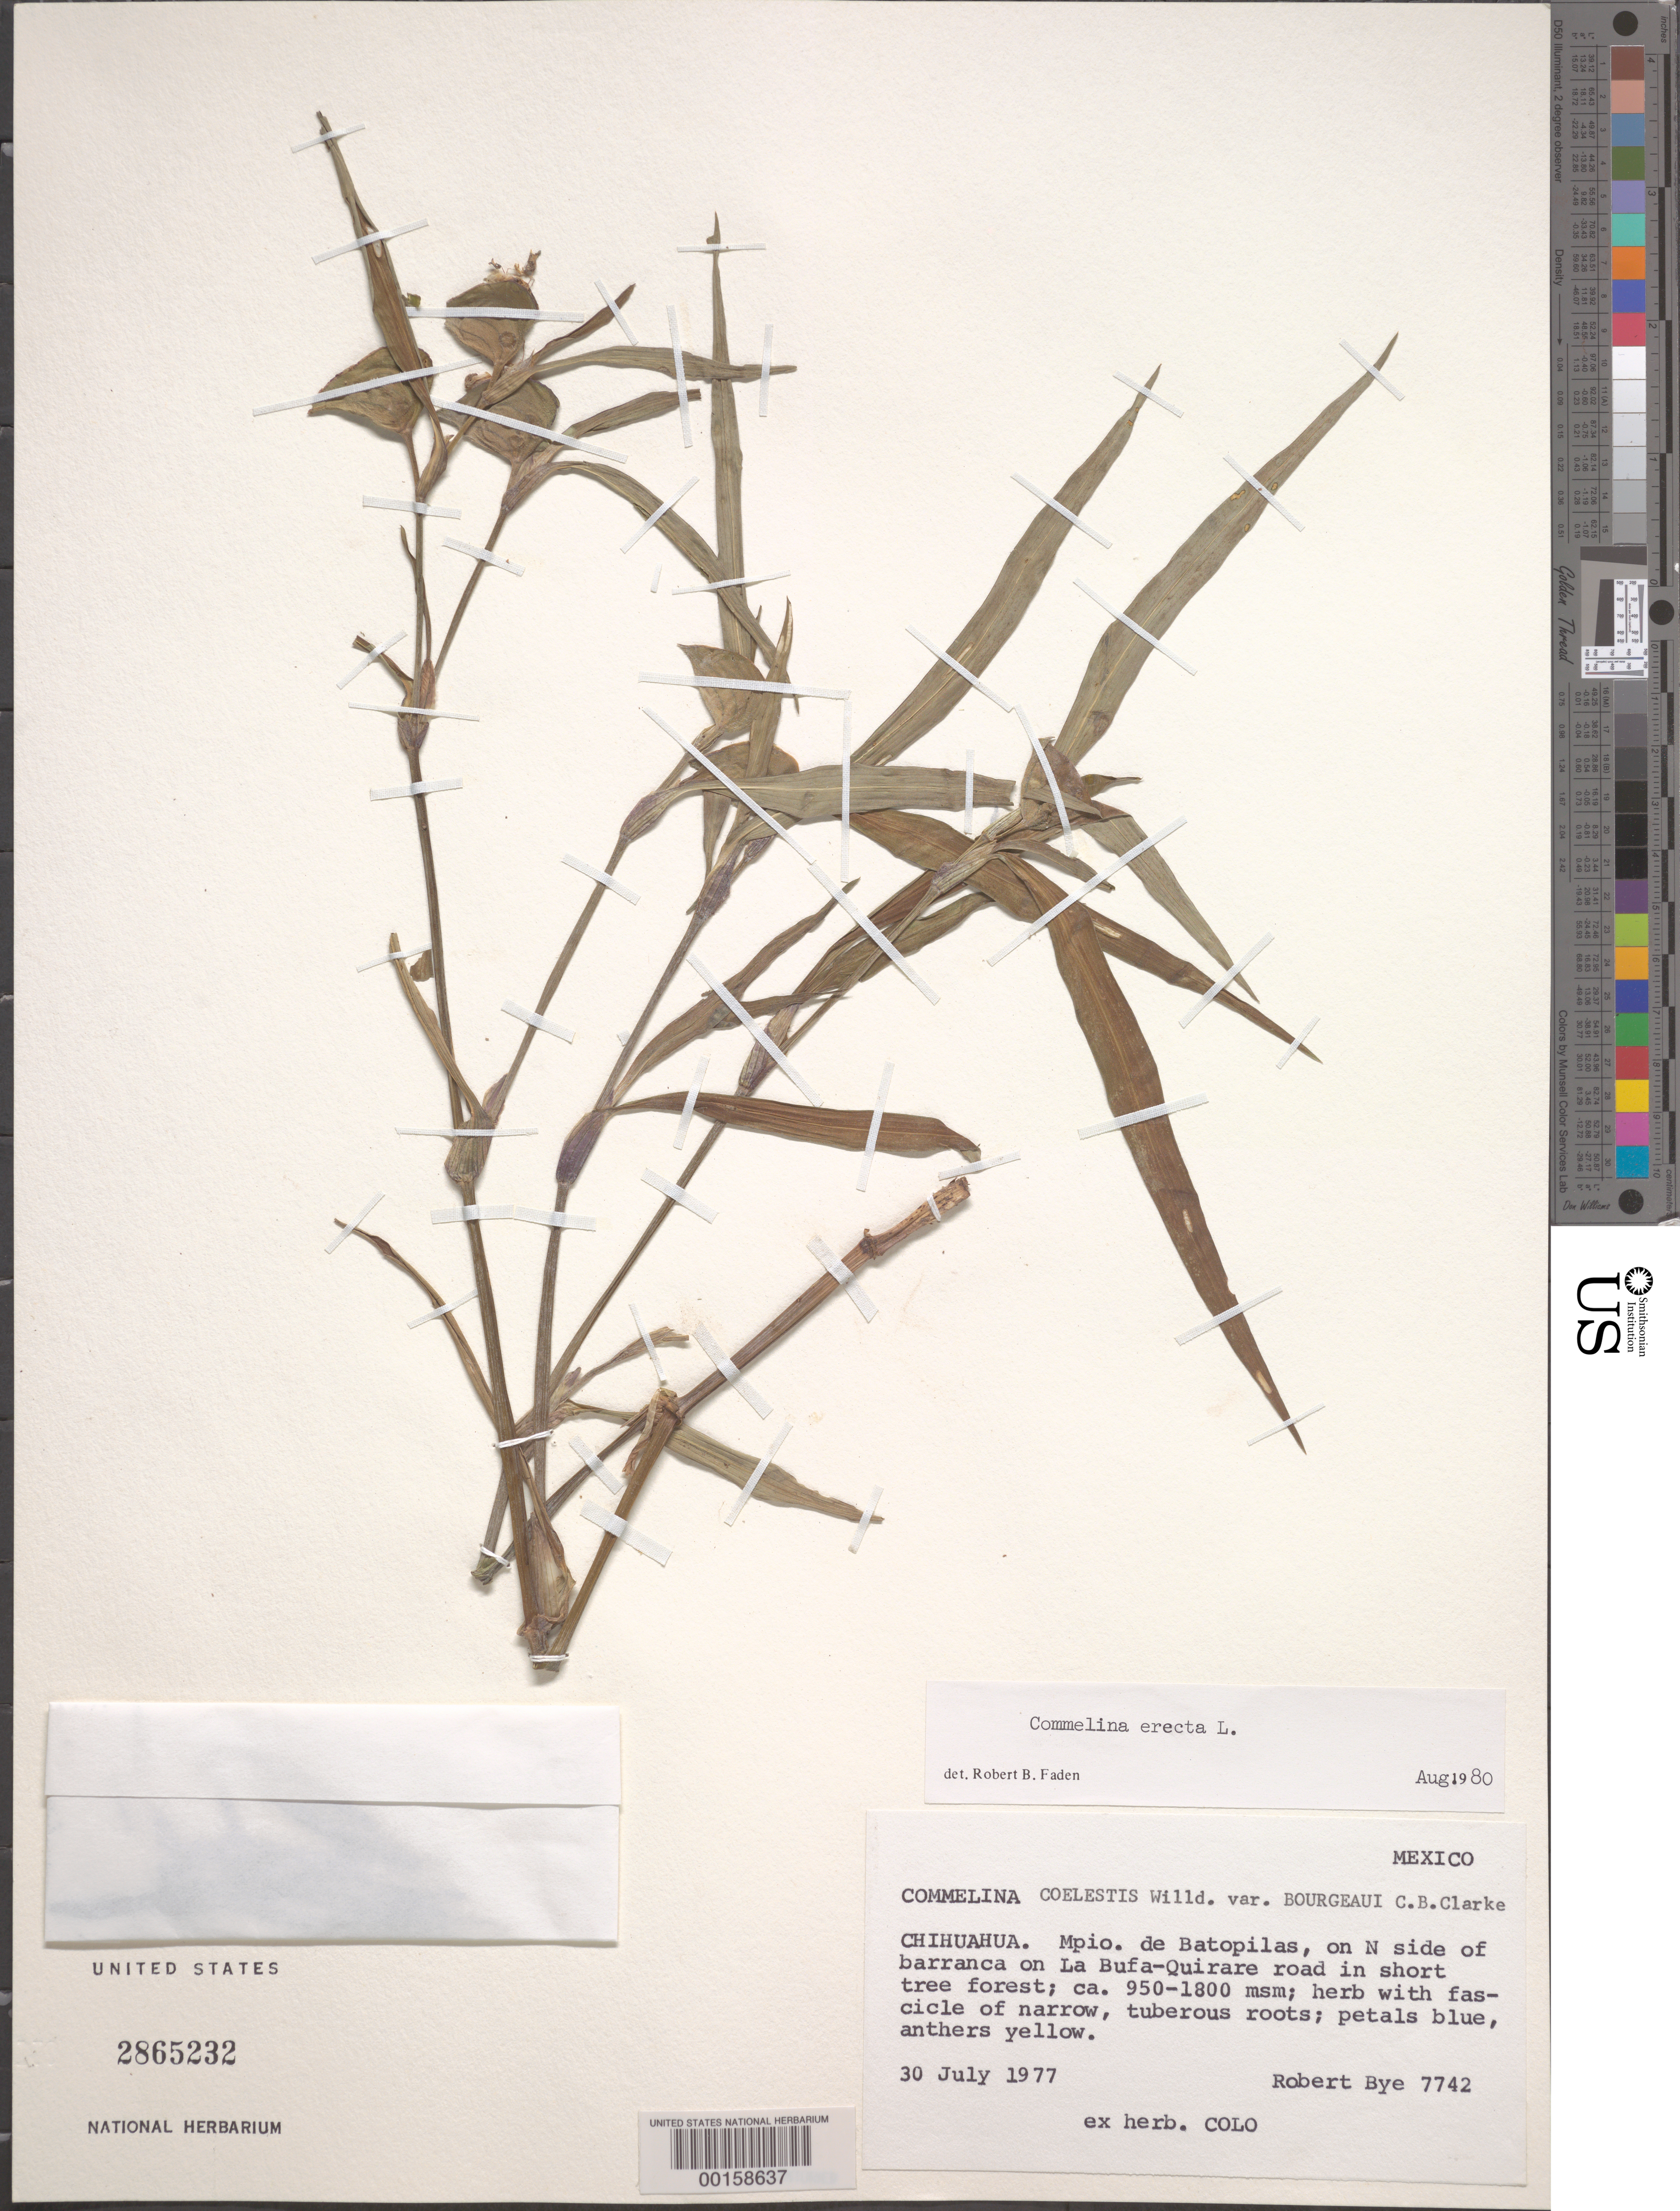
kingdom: Plantae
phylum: Tracheophyta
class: Liliopsida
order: Commelinales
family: Commelinaceae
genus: Commelina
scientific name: Commelina erecta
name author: L.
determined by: Faden, Robert B., (US), Smithsonian Institution - National Museum of Natural History (UNITED STATES)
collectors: A. Bye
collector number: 7742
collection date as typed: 30 Jul 1977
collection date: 1977-07-30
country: Mexico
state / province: Chihuahua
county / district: Batopilas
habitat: Short tree forest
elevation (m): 950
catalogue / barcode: US 2865232